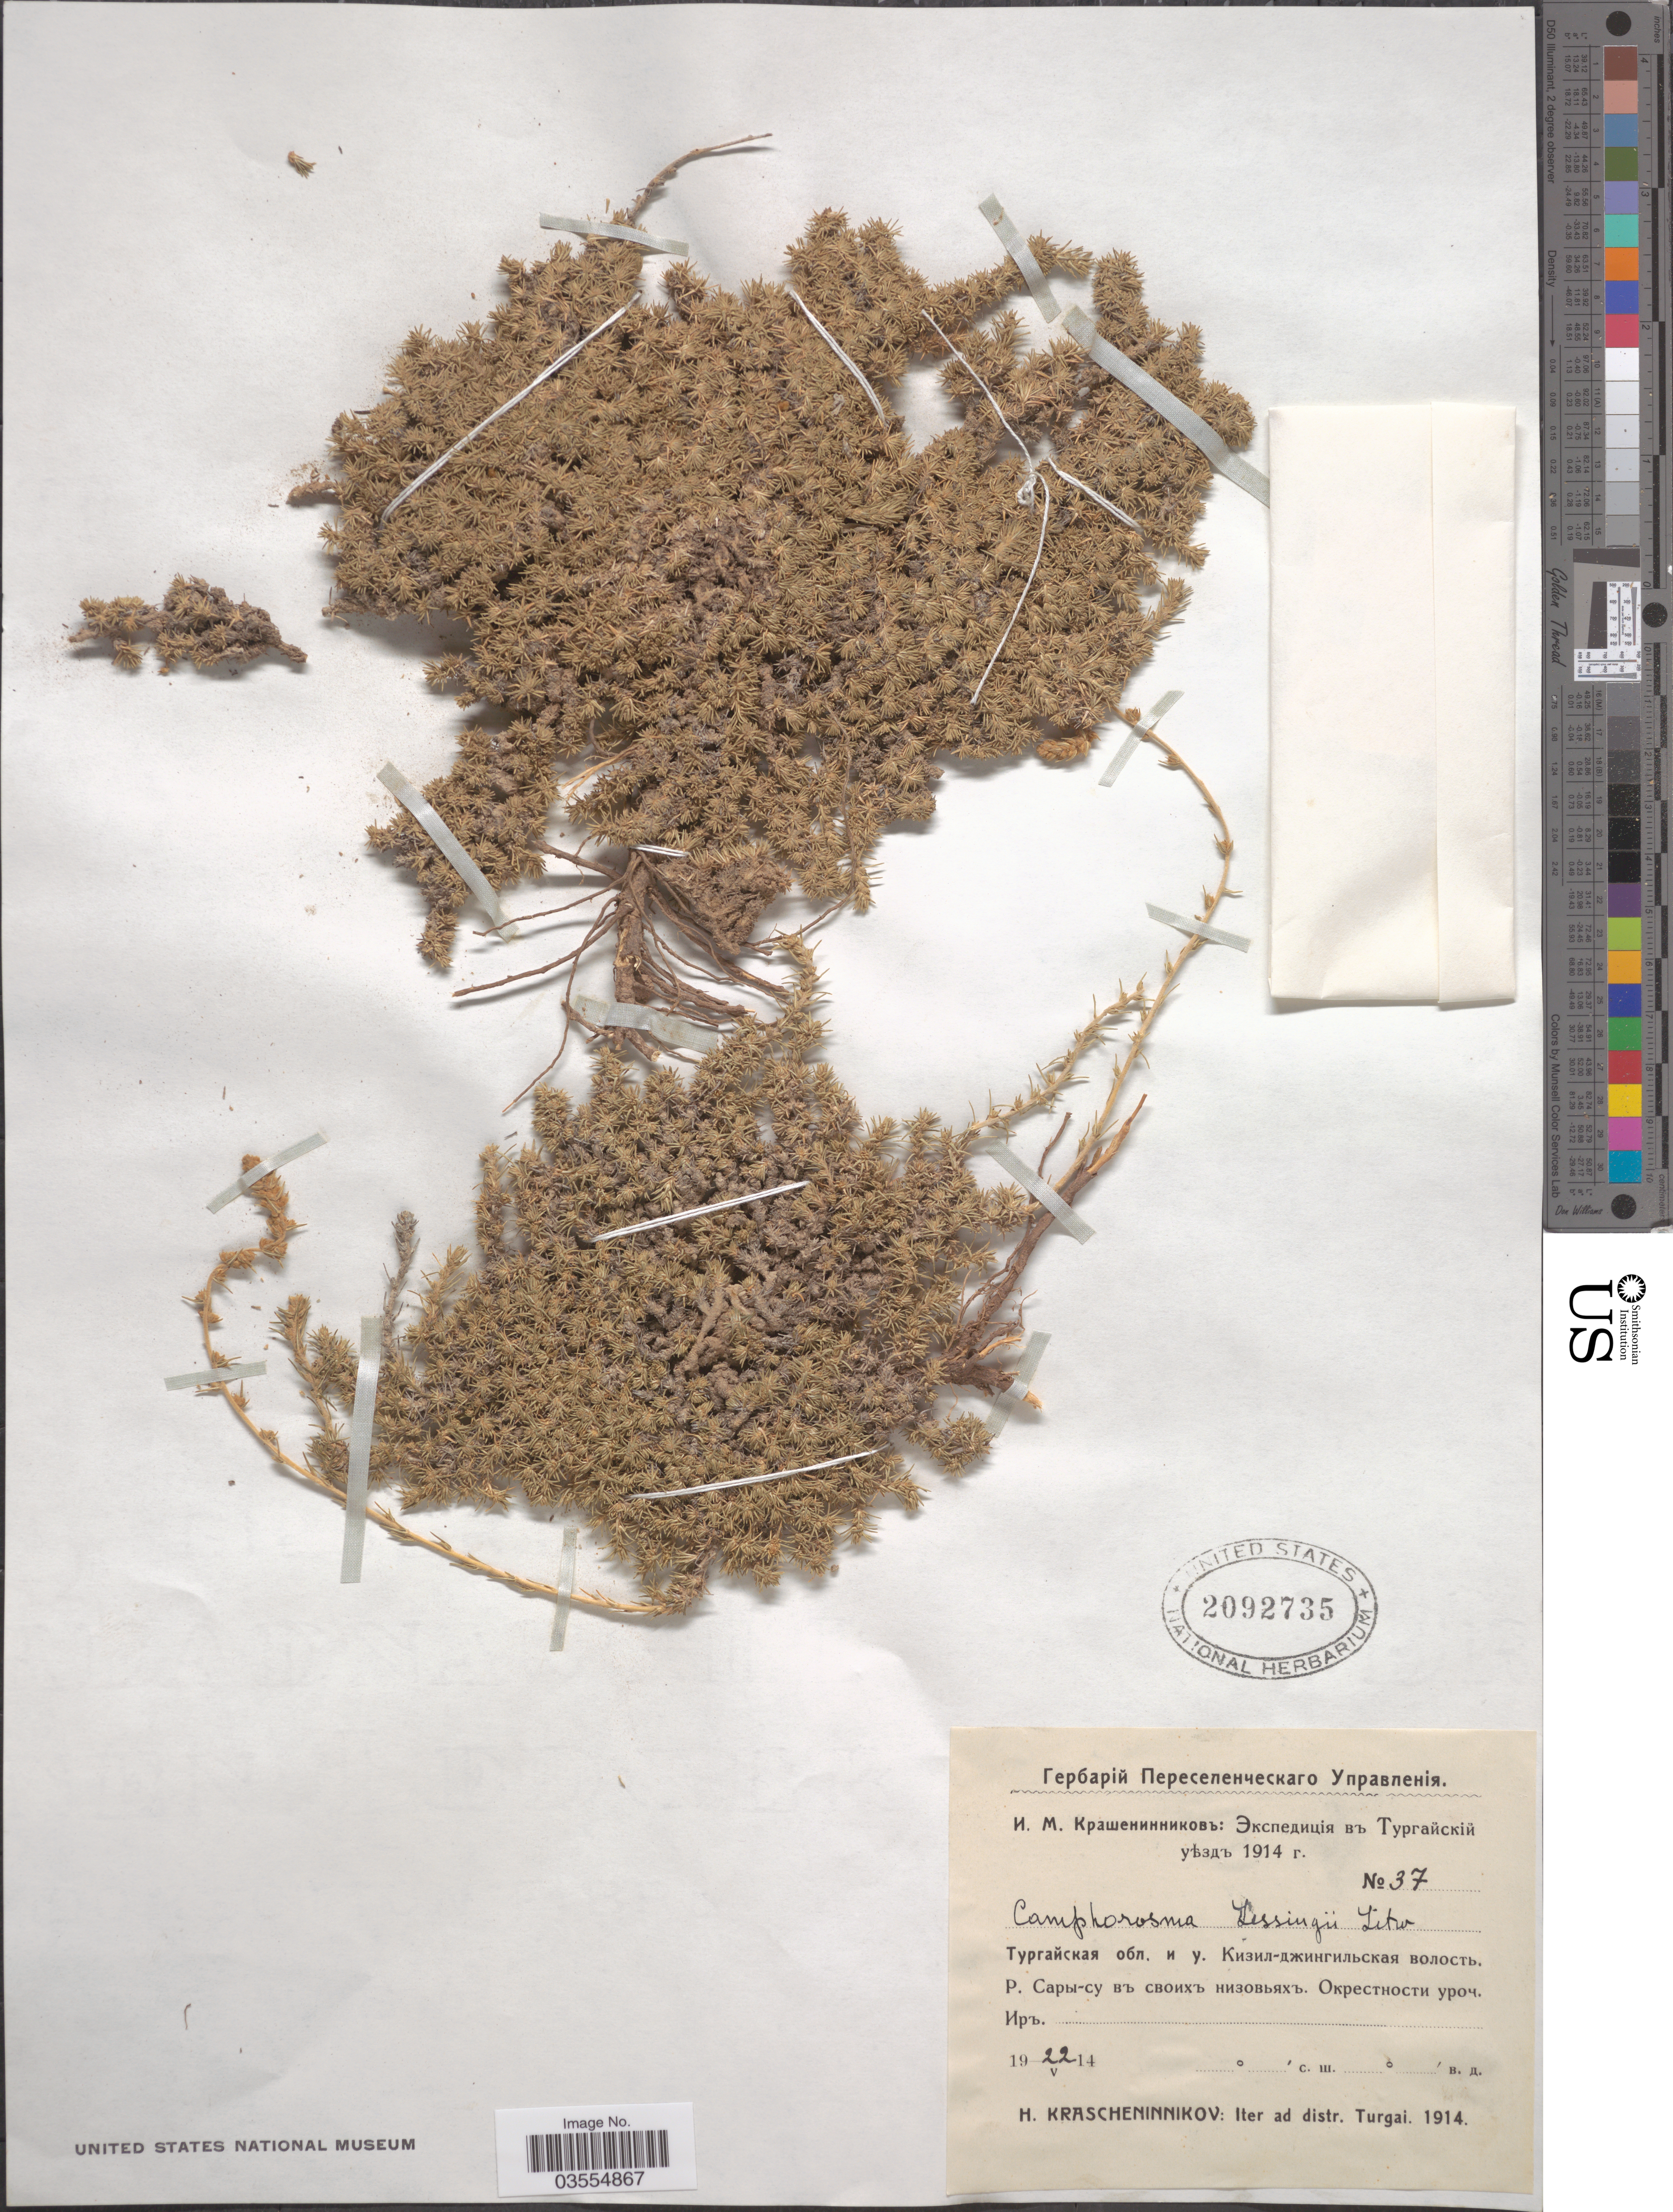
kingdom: Plantae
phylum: Tracheophyta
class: Magnoliopsida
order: Caryophyllales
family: Amaranthaceae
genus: Camphorosma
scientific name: Camphorosma lessingii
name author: Litv.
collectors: H. Krascheninnikov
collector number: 37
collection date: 1914-05-22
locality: X. Iter ad distr. Turgai.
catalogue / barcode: US 2092735